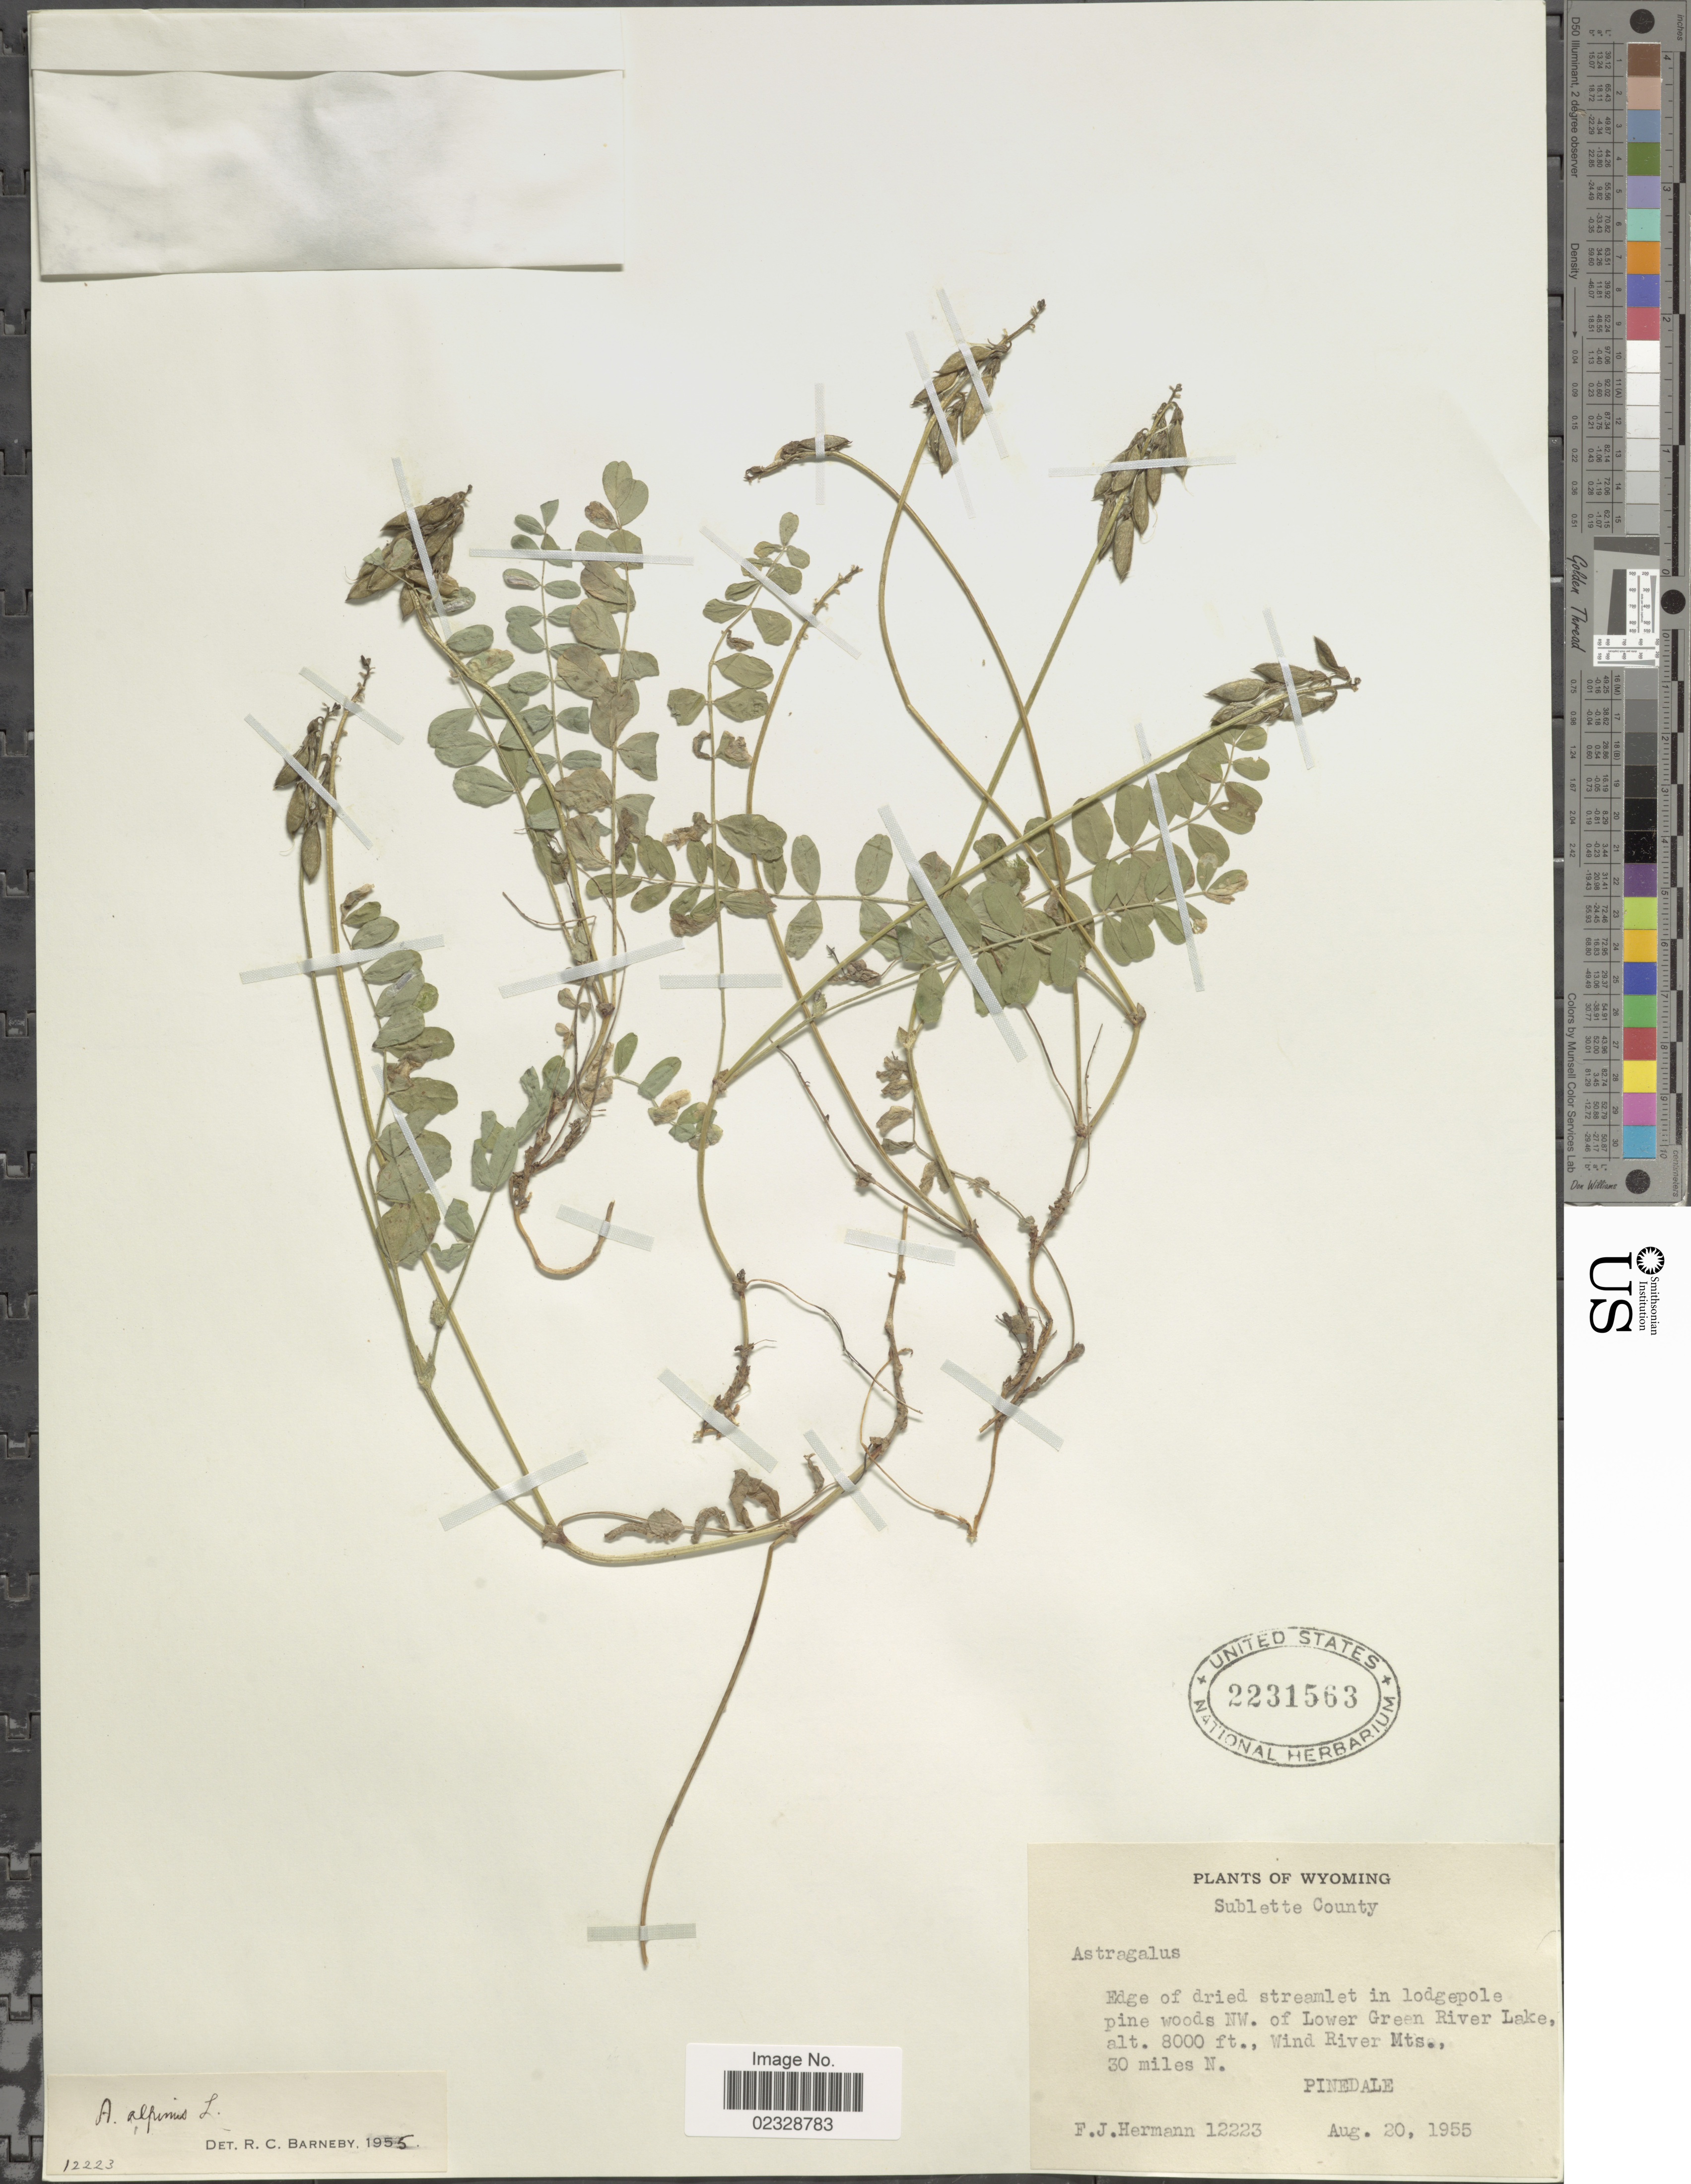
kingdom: Plantae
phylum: Tracheophyta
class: Magnoliopsida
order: Fabales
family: Fabaceae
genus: Astragalus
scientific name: Astragalus alpinus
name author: L.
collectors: F. J. Hermann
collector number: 12223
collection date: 1955-08-20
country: United States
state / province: Wyoming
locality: Sublette County, NW of Lower Green River Lake, Wind River Mts., 30 miles N, Pinedale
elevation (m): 2438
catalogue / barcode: US 2231563